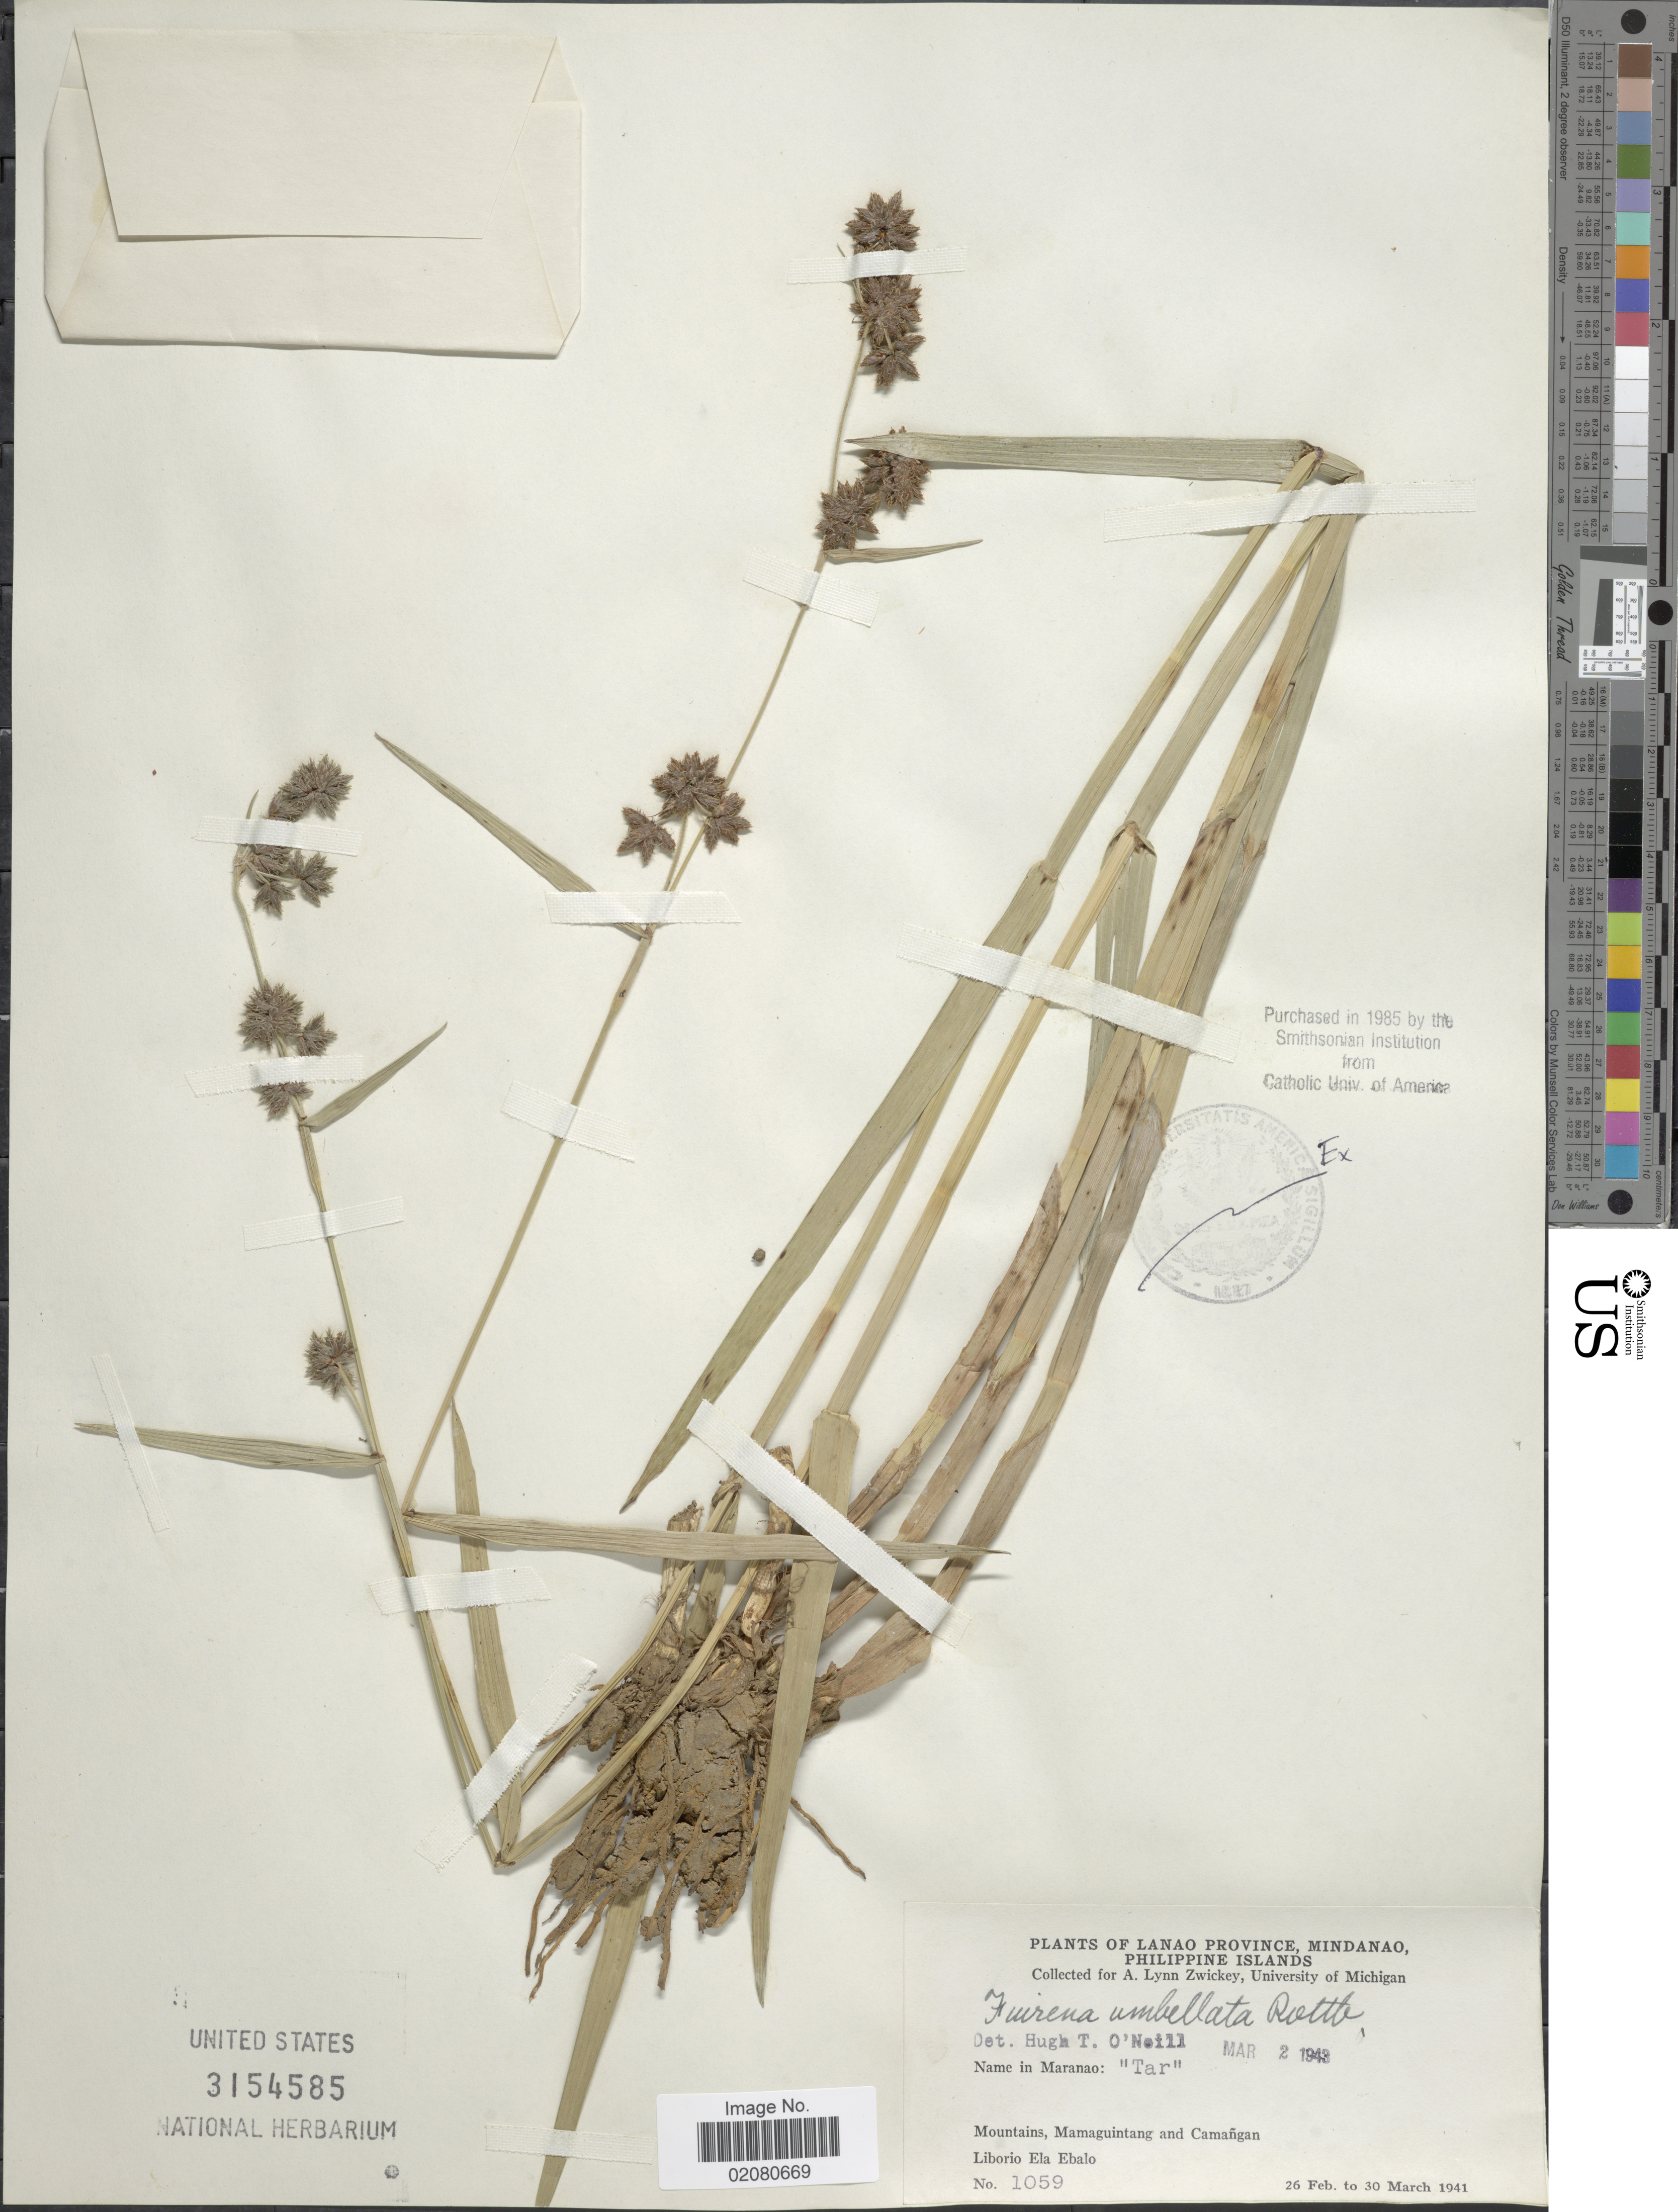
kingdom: Plantae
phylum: Tracheophyta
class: Liliopsida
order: Poales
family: Cyperaceae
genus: Fuirena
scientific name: Fuirena umbellata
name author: Rottb.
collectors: A. Zwickey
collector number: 1059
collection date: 1941-02-26/1941-03-30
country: Philippines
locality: Lanao Province, Mindanao, Phillipine Islands. Mountains, mamaguintang and Camangan, Liborio Ela Ebalo.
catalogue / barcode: US 3154585